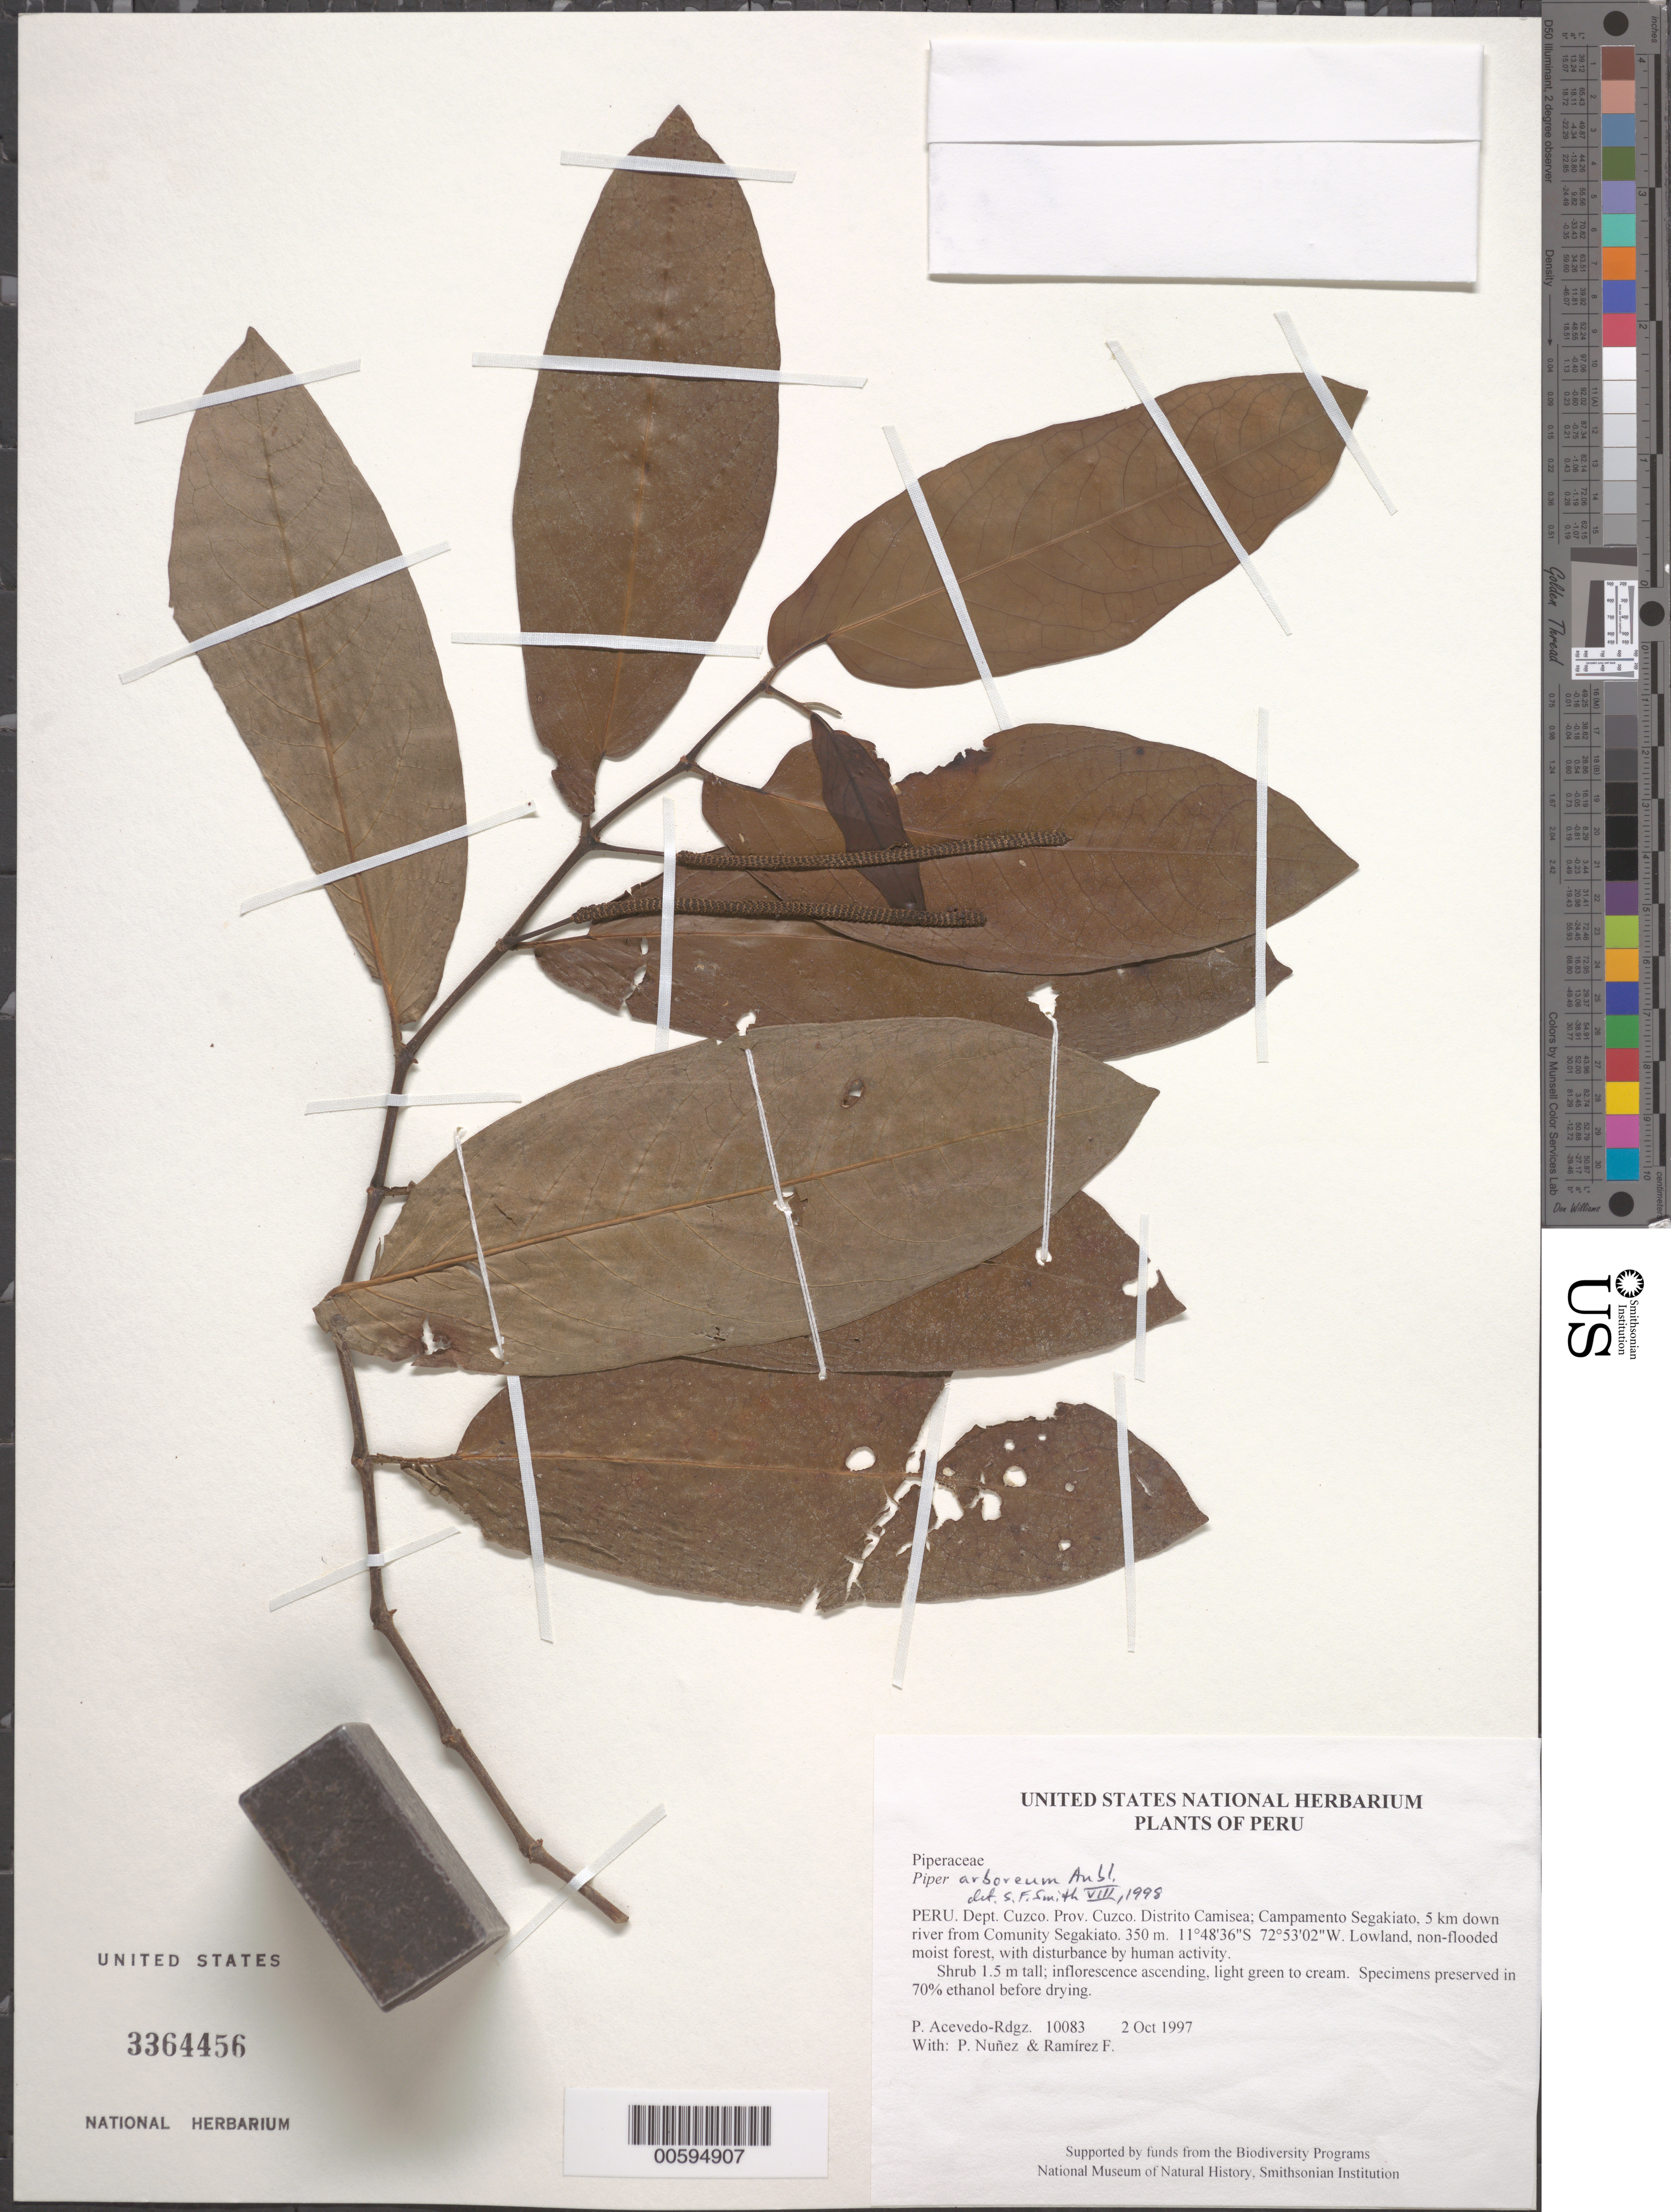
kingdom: Plantae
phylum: Tracheophyta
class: Magnoliopsida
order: Piperales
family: Piperaceae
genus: Piper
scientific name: Piper arboreum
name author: Aubl.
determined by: Smith, Stephen F., (US), NMNH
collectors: P. Acevedo-Rodr., P. Nuñez V. & F. Ramirez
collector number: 10083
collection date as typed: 02 Oct 1997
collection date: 1997-10-02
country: Peru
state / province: Cusco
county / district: Cusco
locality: Distrito Camisea; Campamento Segakiato, 5 km down river from Comunity Segakiato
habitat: Lowland, non-flooded moist forest, with disturbance by human activity.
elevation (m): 350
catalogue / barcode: US 3364456